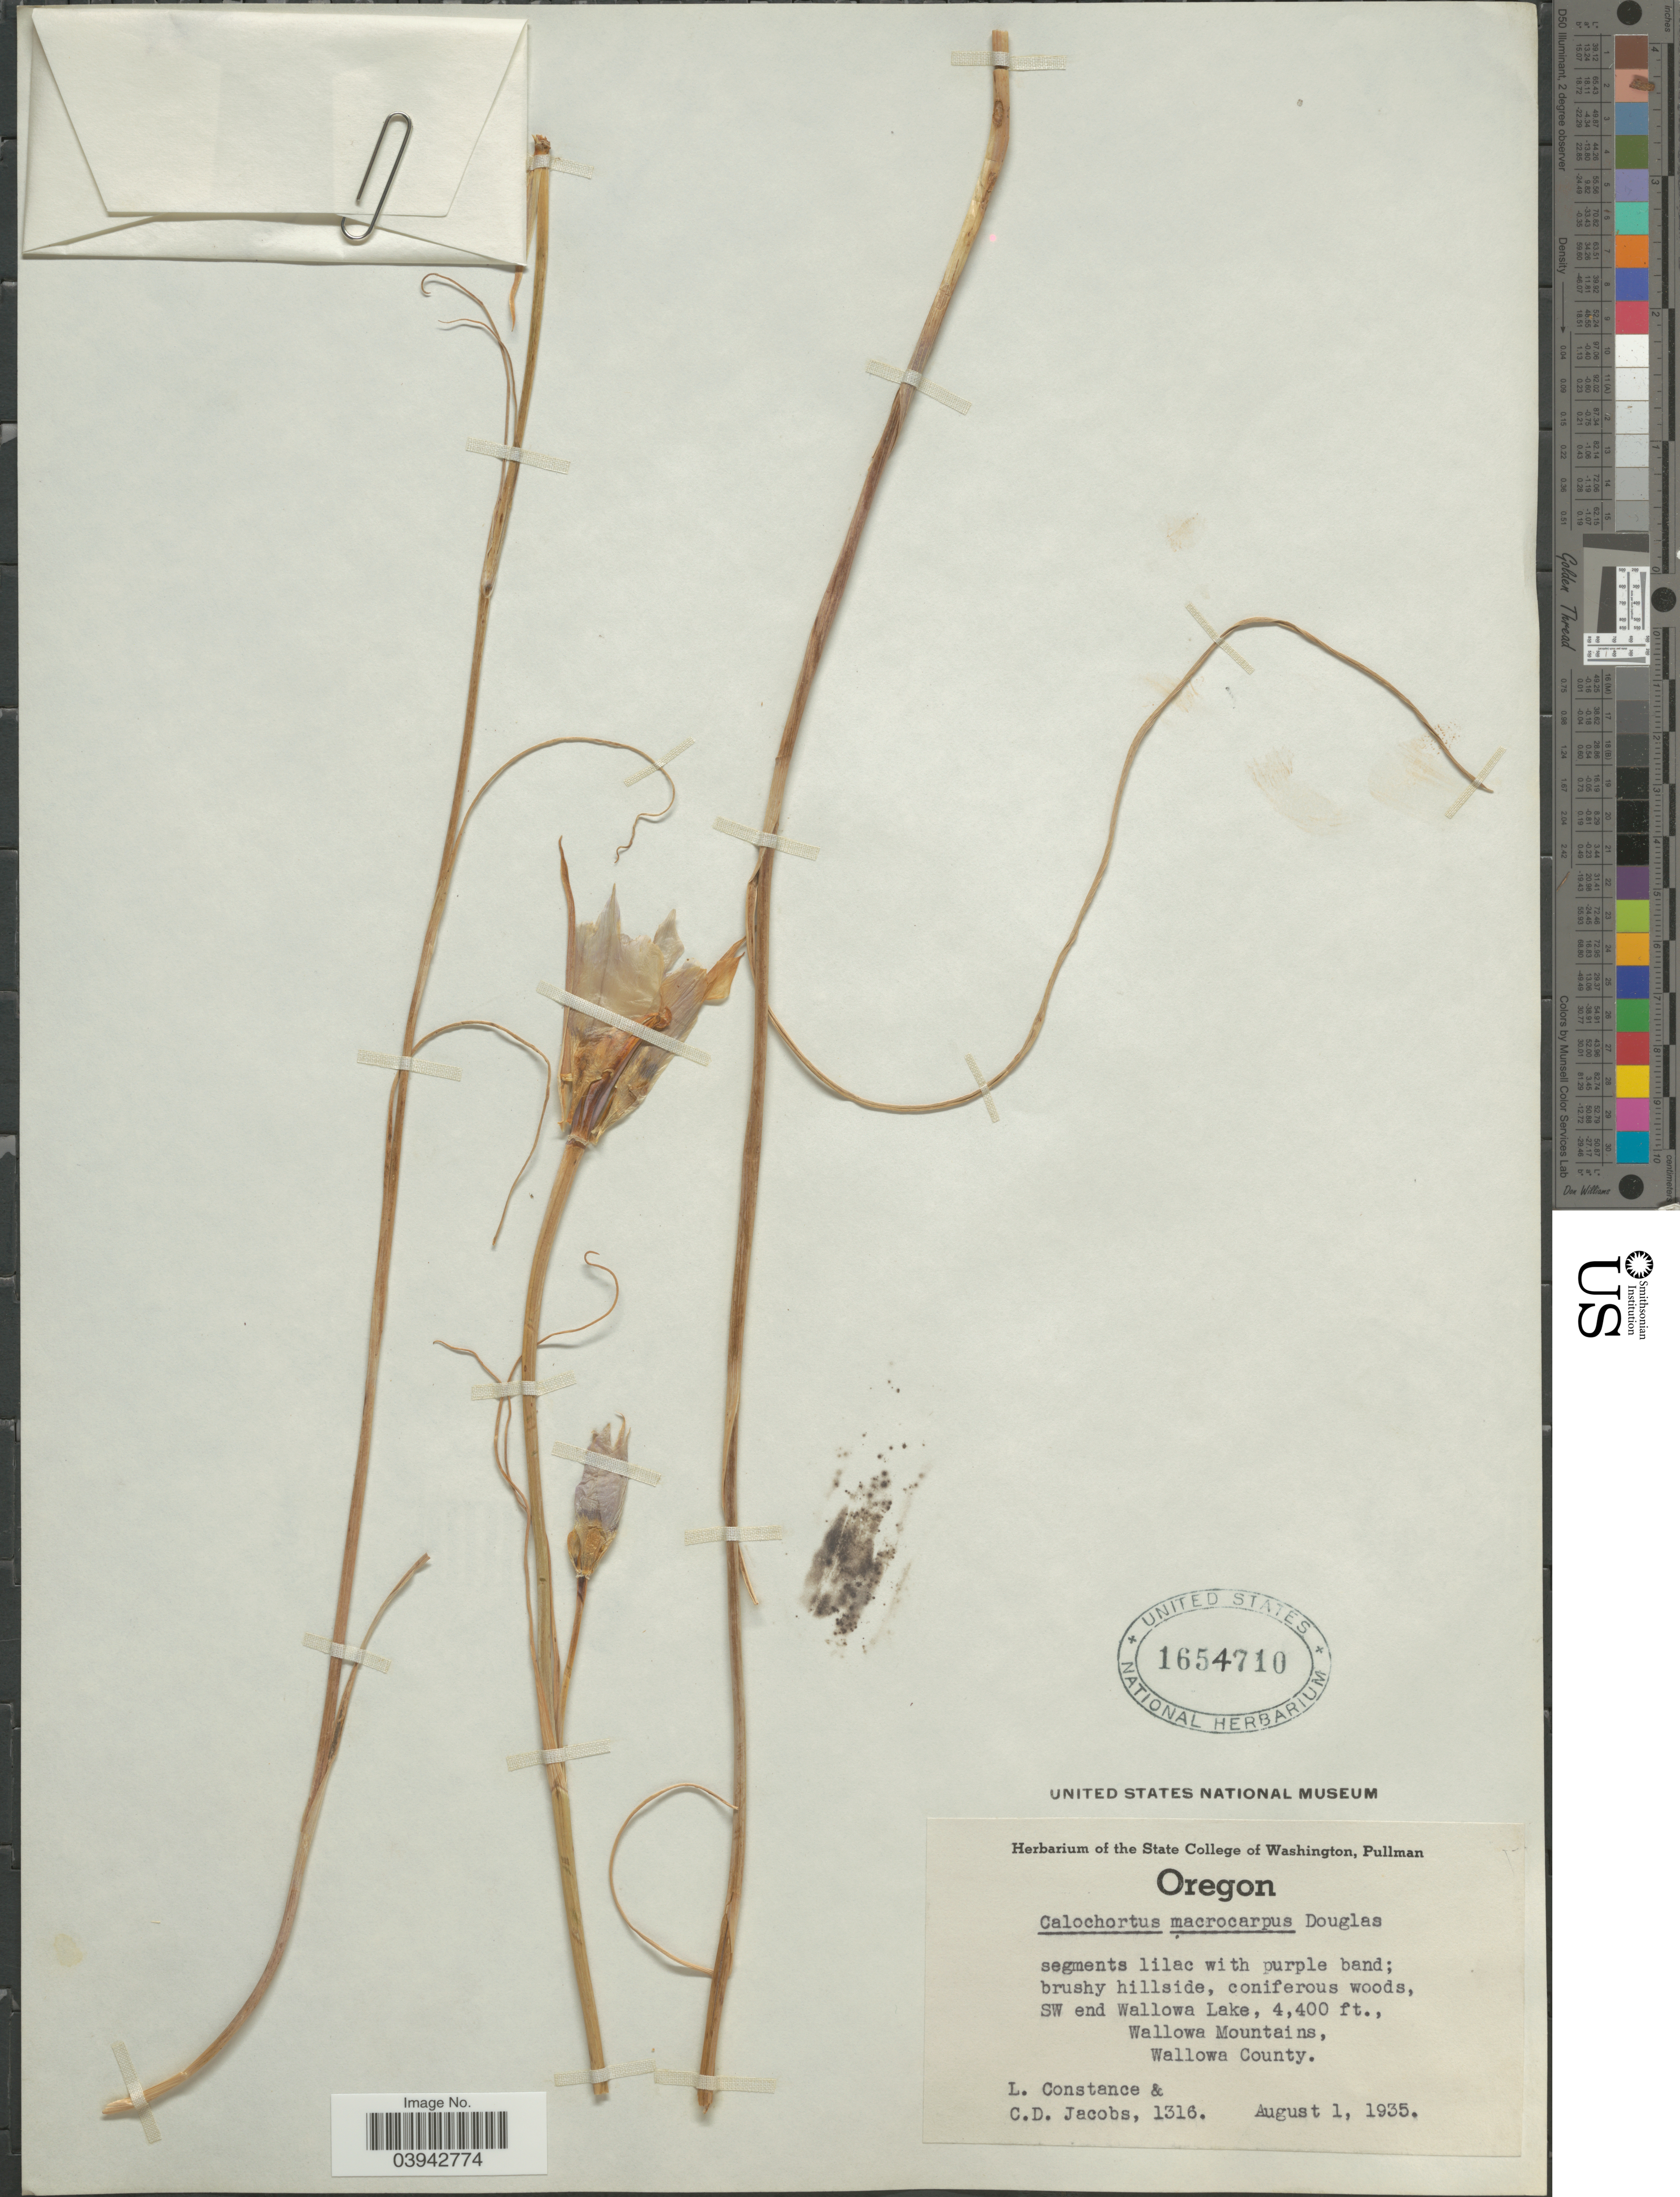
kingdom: Plantae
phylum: Tracheophyta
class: Liliopsida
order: Liliales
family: Liliaceae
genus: Calochortus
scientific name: Calochortus macrocarpus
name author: Douglas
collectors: L. Constance & C. D. Jacobs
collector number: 1316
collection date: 1935-08-01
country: United States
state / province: Oregon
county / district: Wallowa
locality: SW end Wallowa Lake, Wallowa Mountains, Wallowa County.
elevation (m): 1341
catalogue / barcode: US 1654710